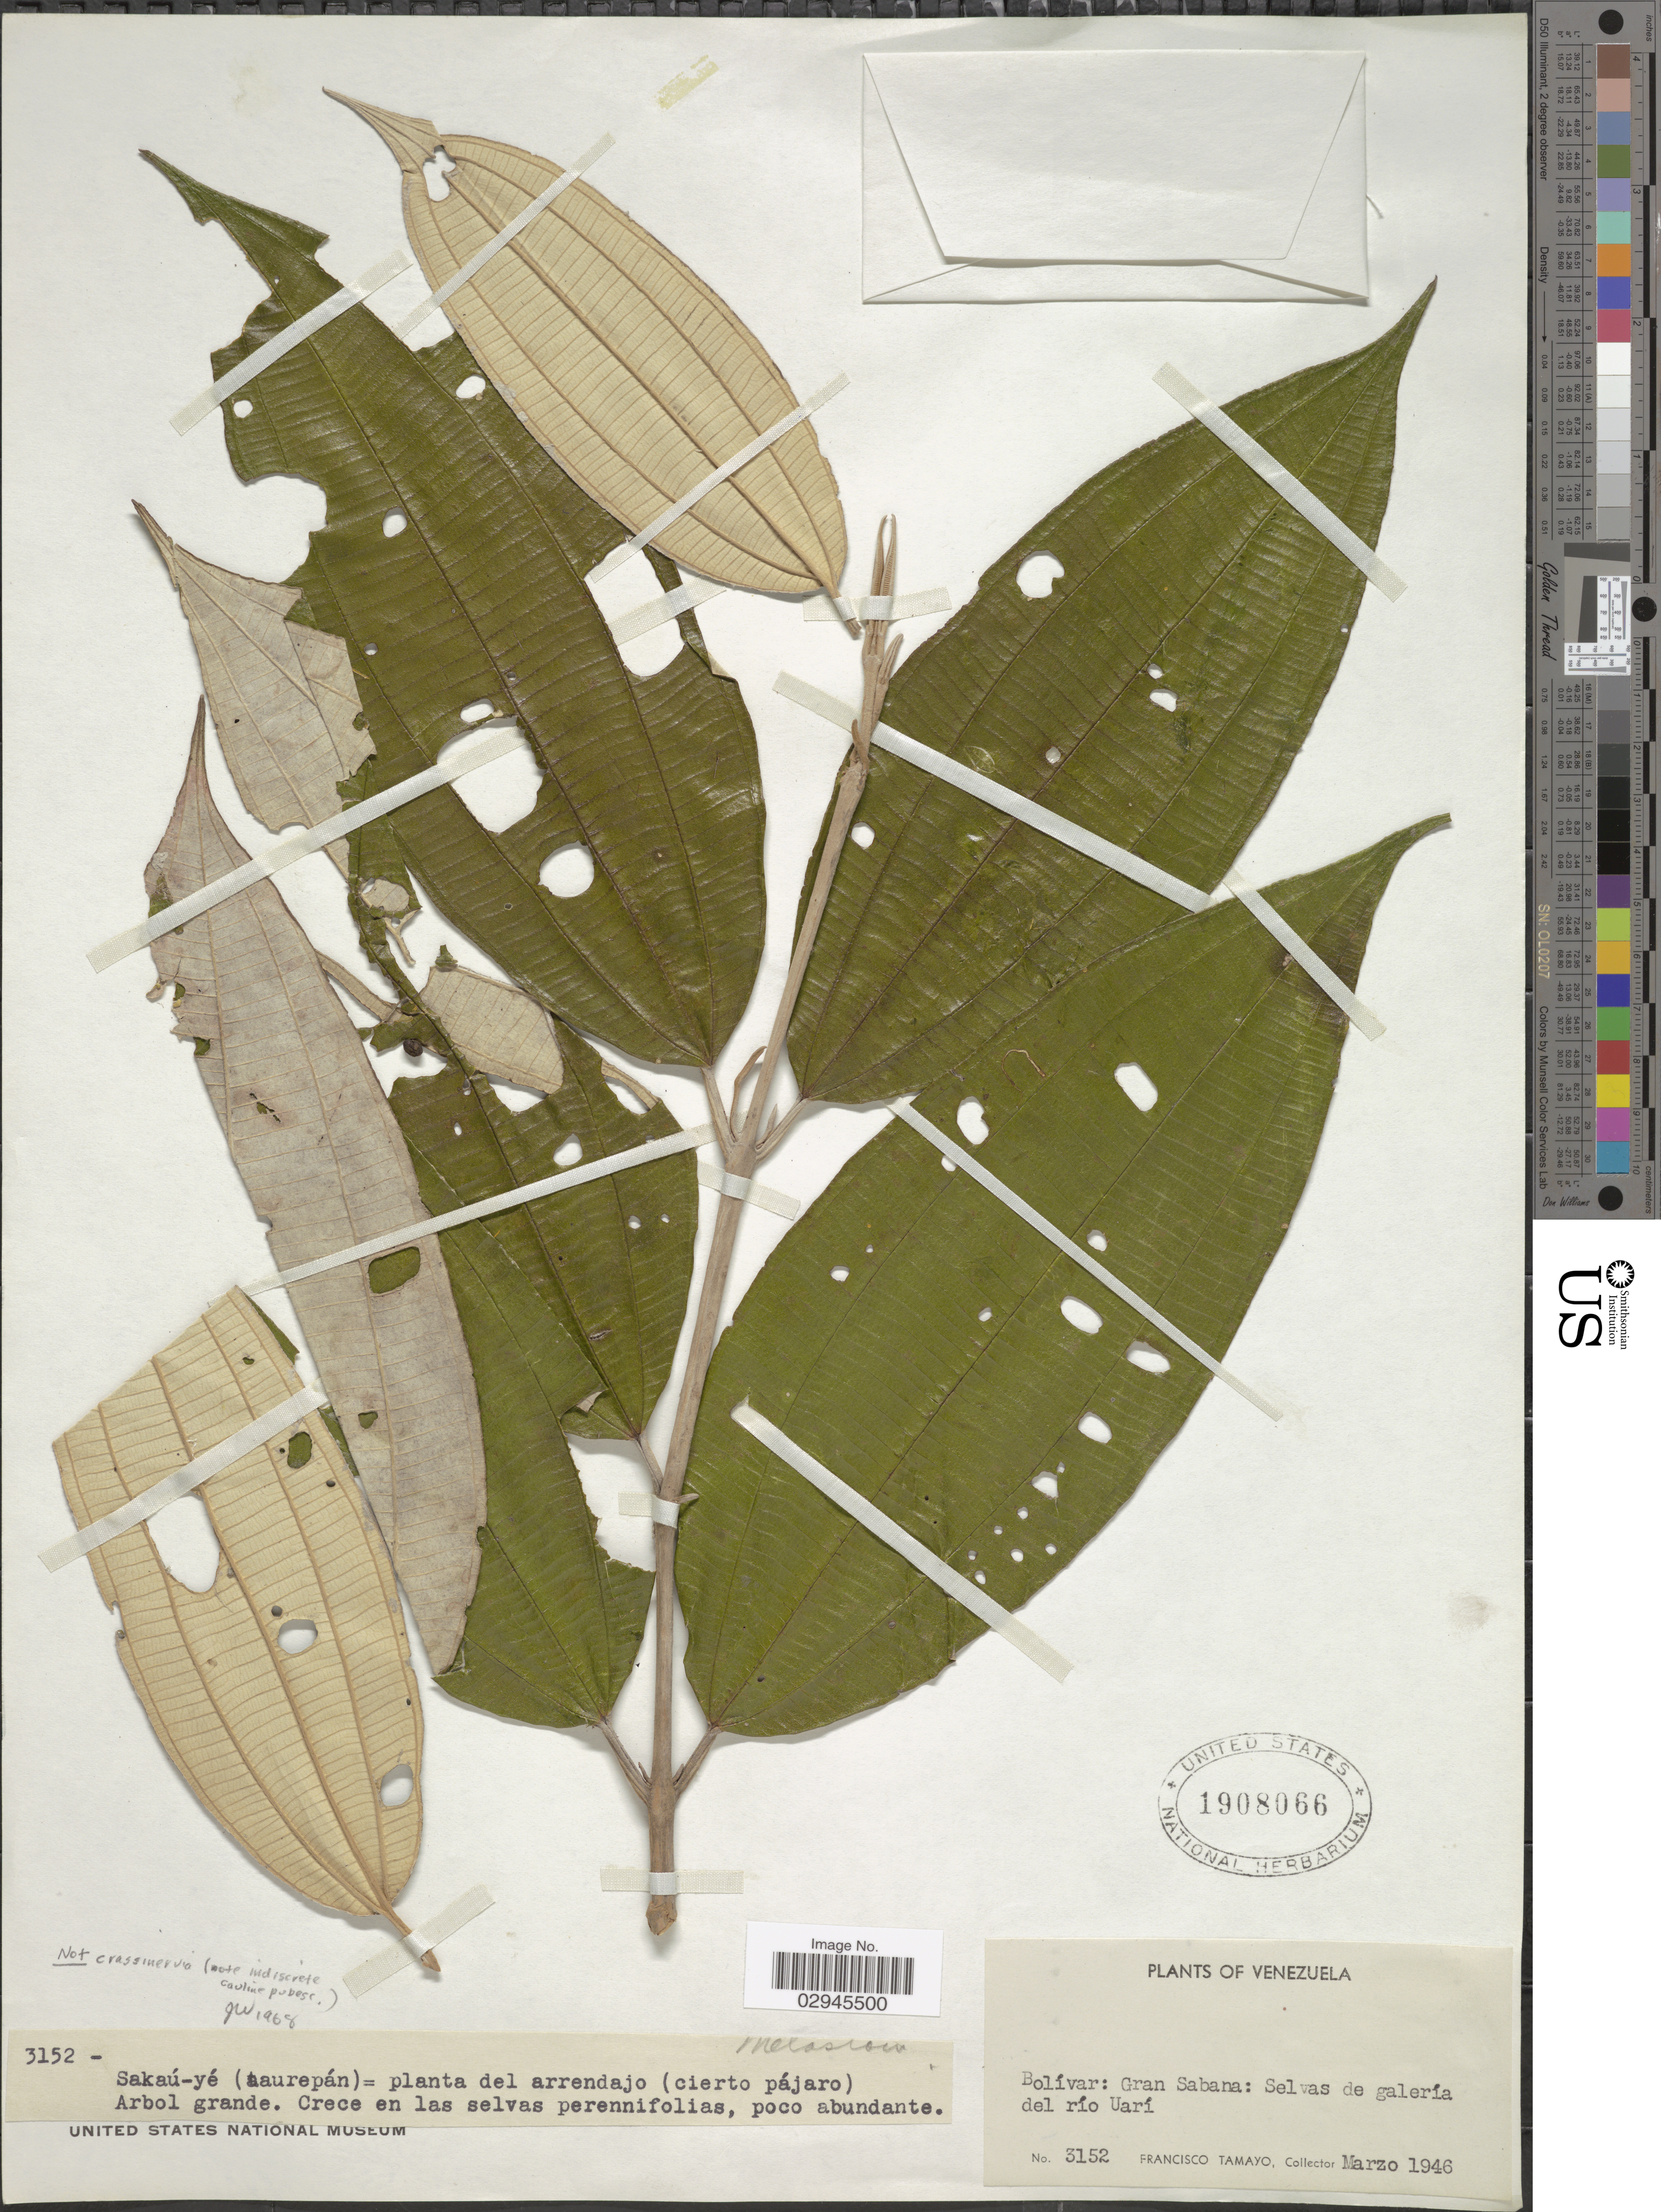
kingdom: Plantae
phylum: Tracheophyta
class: Magnoliopsida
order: Myrtales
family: Melastomataceae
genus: Miconia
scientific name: Miconia sp.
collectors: F. Tamayo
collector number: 3152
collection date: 1946-03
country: Venezuela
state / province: Bolivar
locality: Gran Sabana: Selvas de galería del río Uarí.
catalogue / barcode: US 1908066